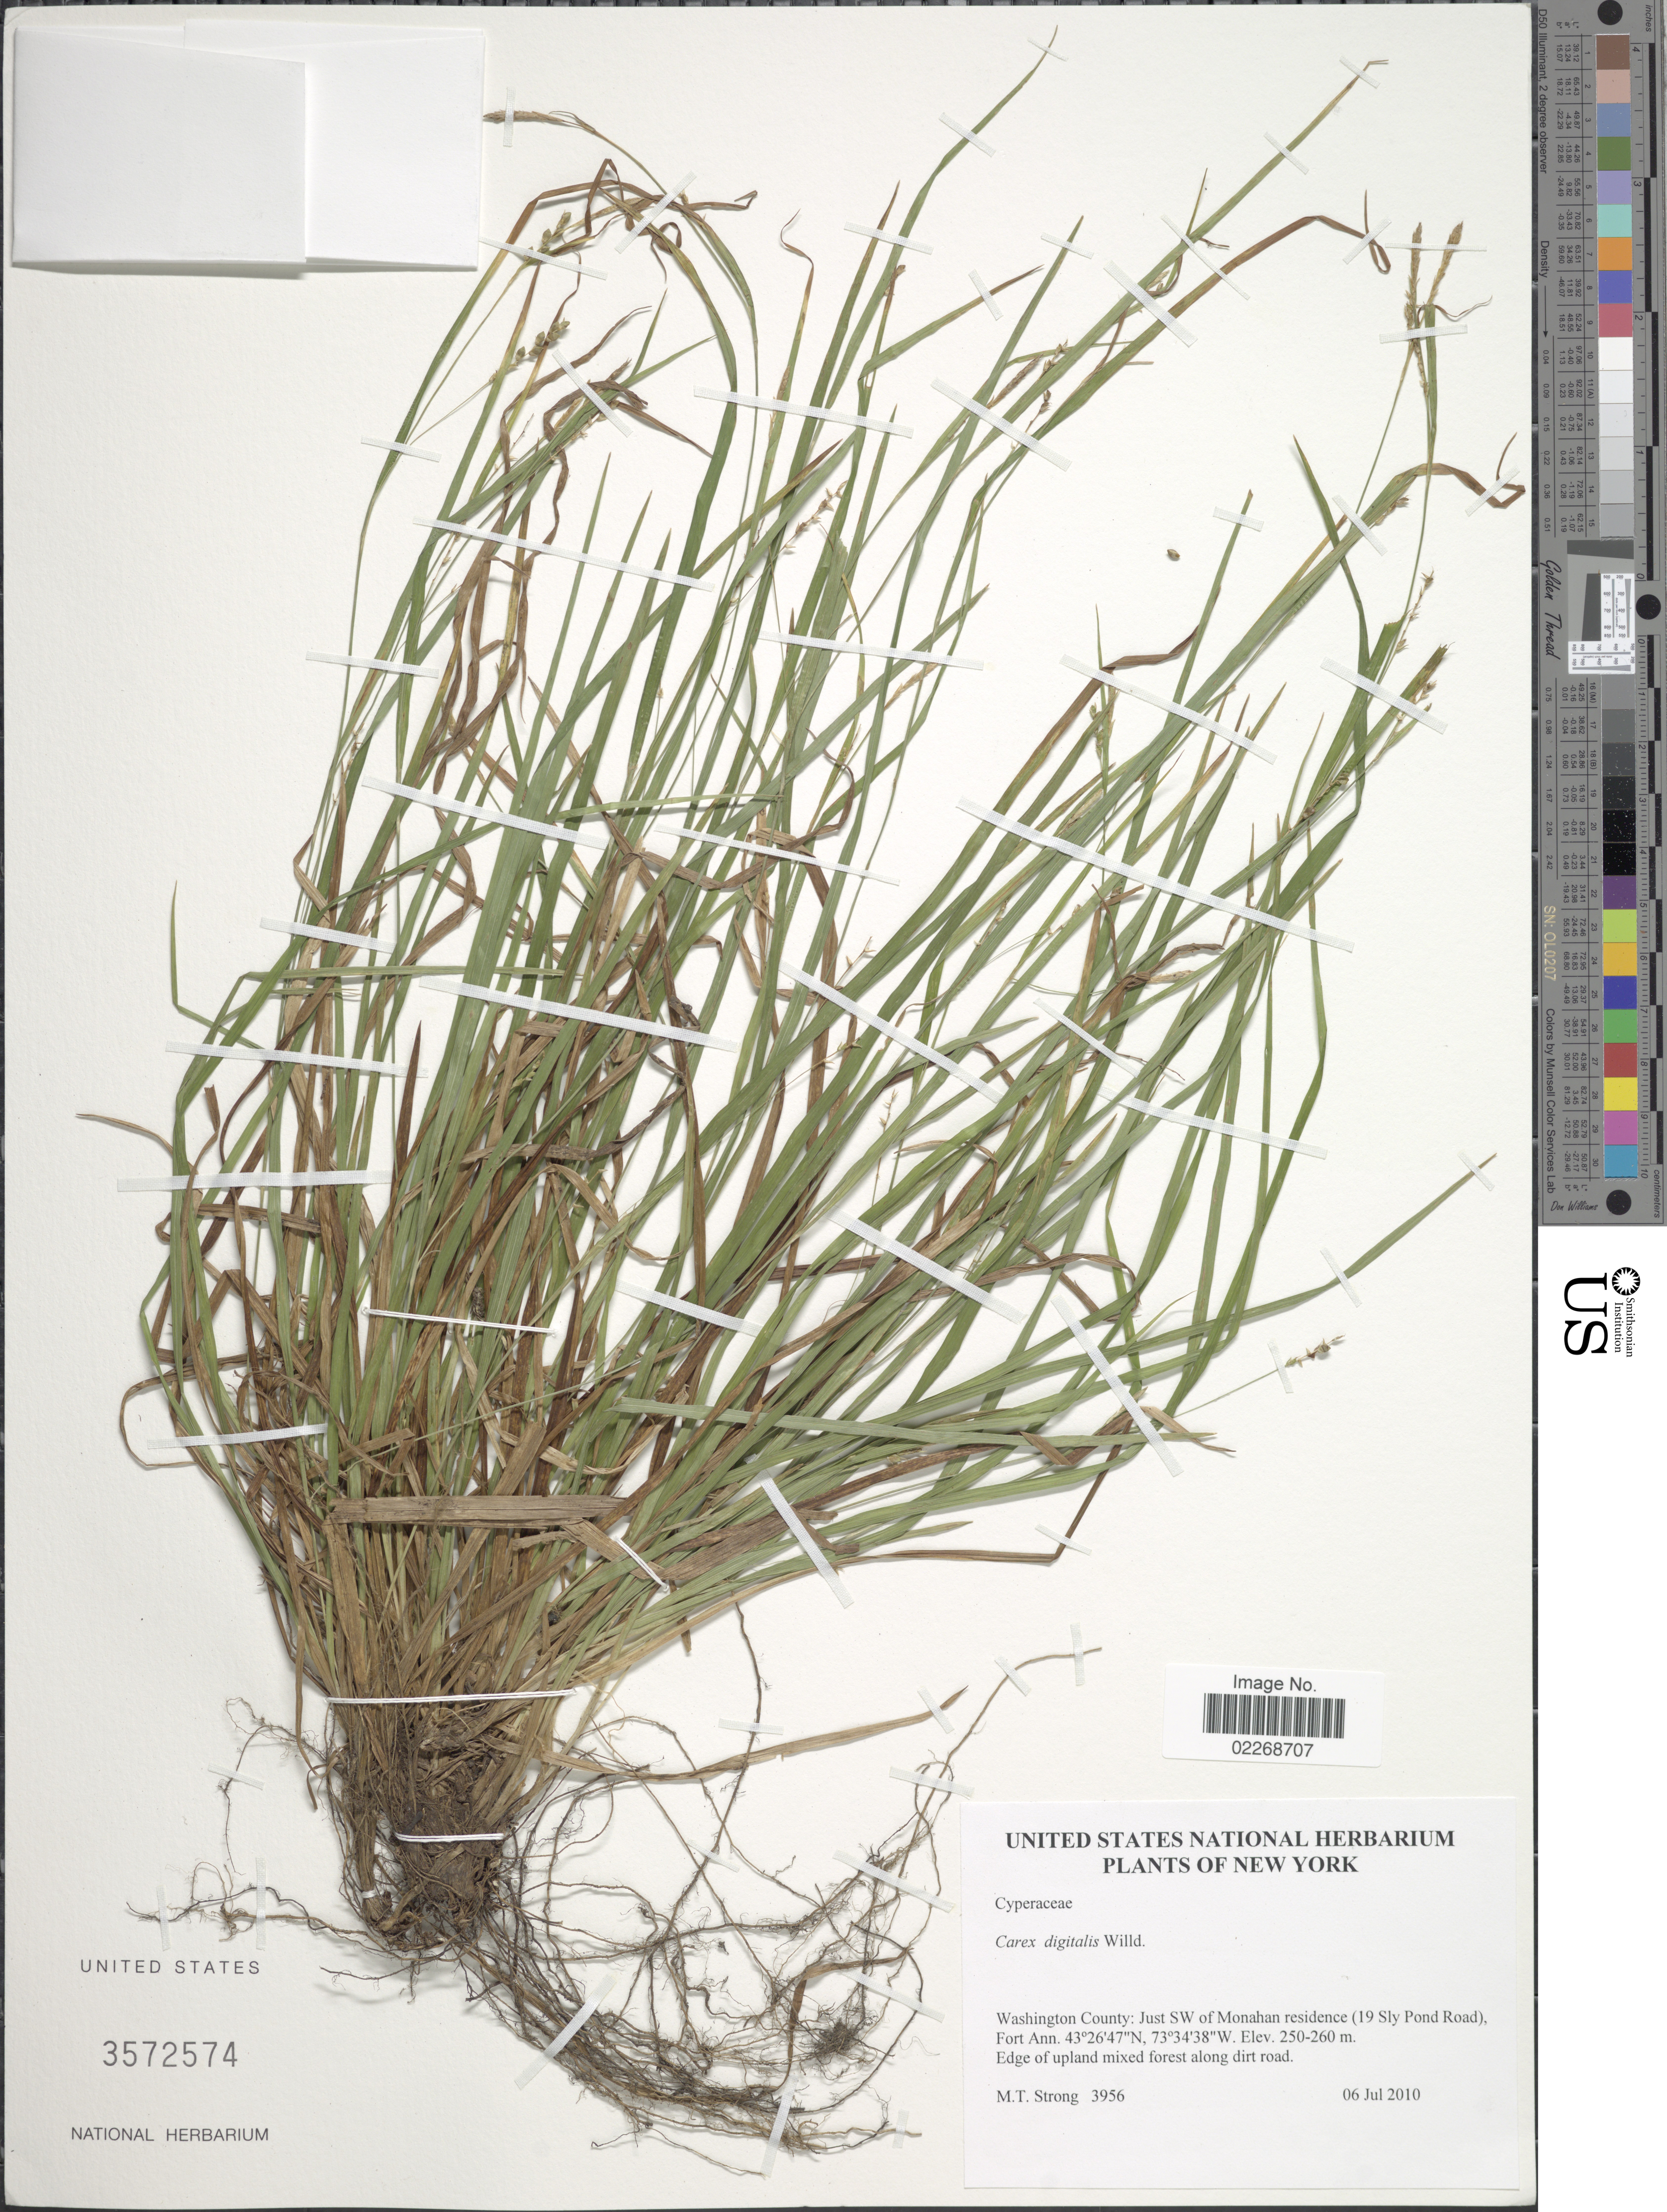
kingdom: Plantae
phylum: Tracheophyta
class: Liliopsida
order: Poales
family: Cyperaceae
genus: Carex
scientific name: Carex digitalis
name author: Willd.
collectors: M. T. Strong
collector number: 3956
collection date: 2010-07-06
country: United States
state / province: New York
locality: Washington County: Just SW of Monahan residence (19 Sly Pond Road), Fort Ann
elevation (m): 250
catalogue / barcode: US 3572574